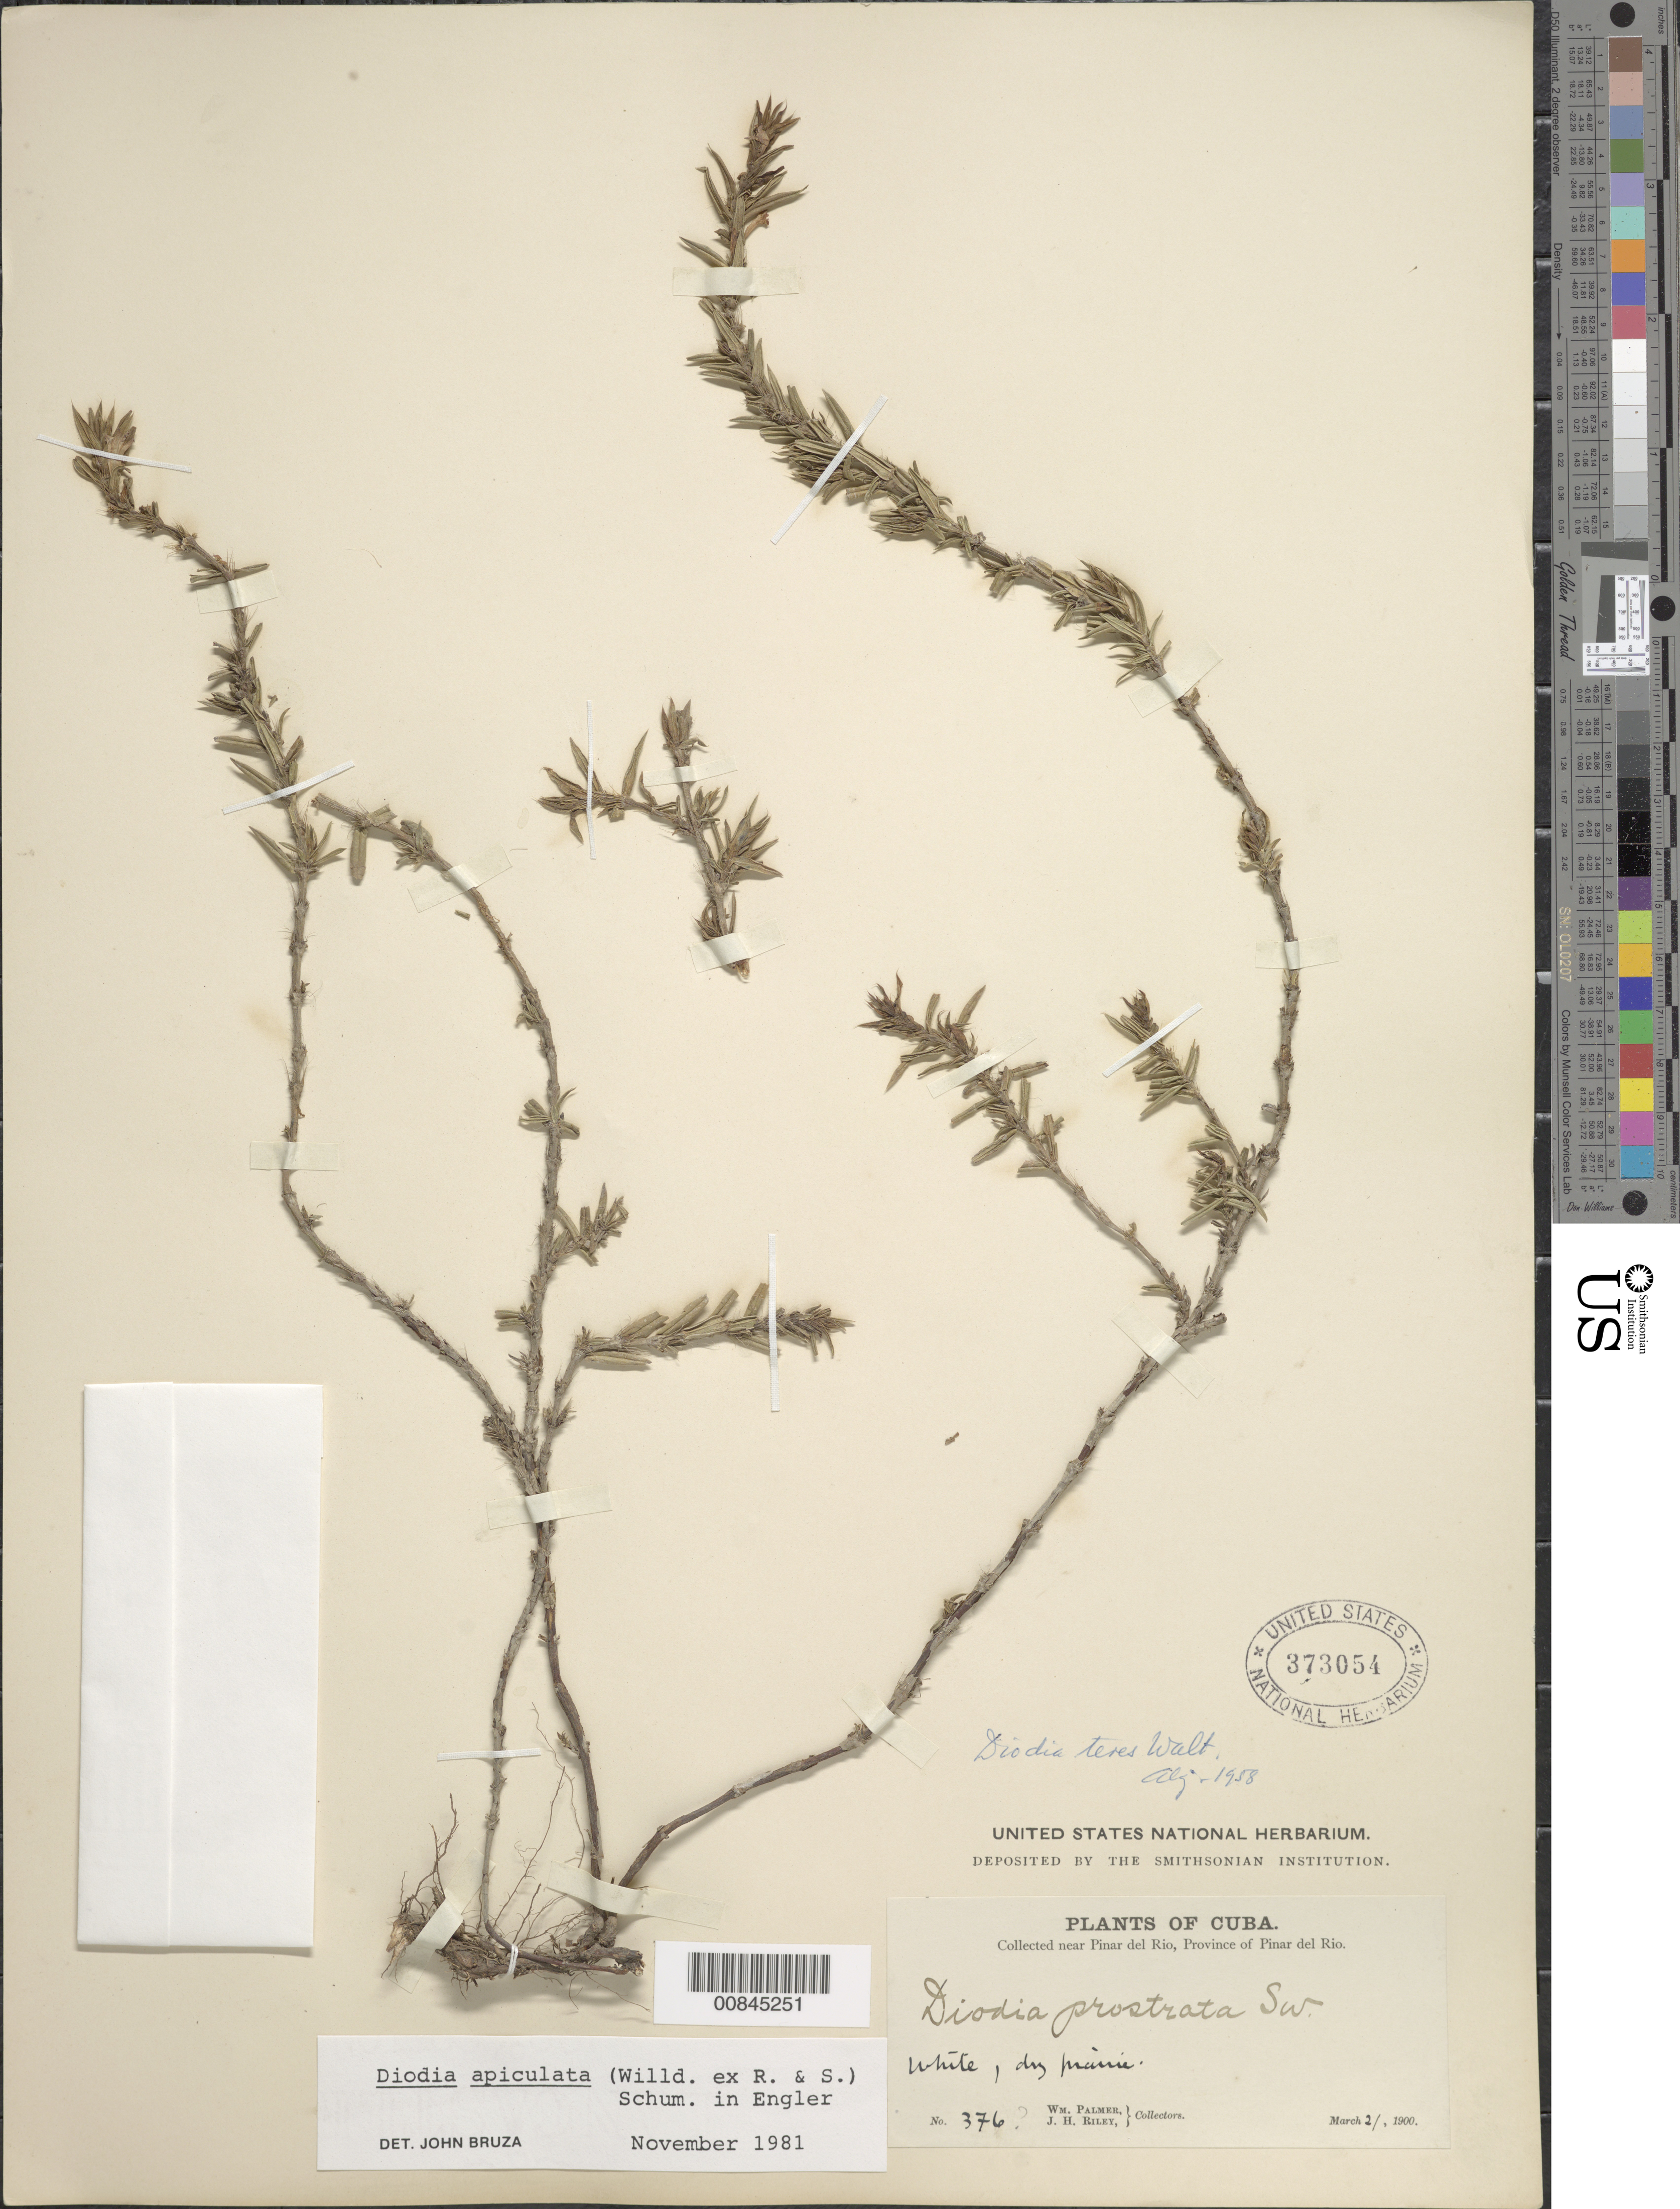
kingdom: Plantae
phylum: Tracheophyta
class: Magnoliopsida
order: Gentianales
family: Rubiaceae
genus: Diodella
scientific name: Diodella apiculata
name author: (Willd. ex Roem. & Schult.) Bacigalupo & E.L. Cabral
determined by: Bruza, J.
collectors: W. Palmer & J. H. Riley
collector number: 376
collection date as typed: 21 Mar 1900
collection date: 1900-03-21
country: Cuba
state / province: Pinar del Río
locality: Near Pinar Del Rio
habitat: Dry prairie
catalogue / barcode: US 373054